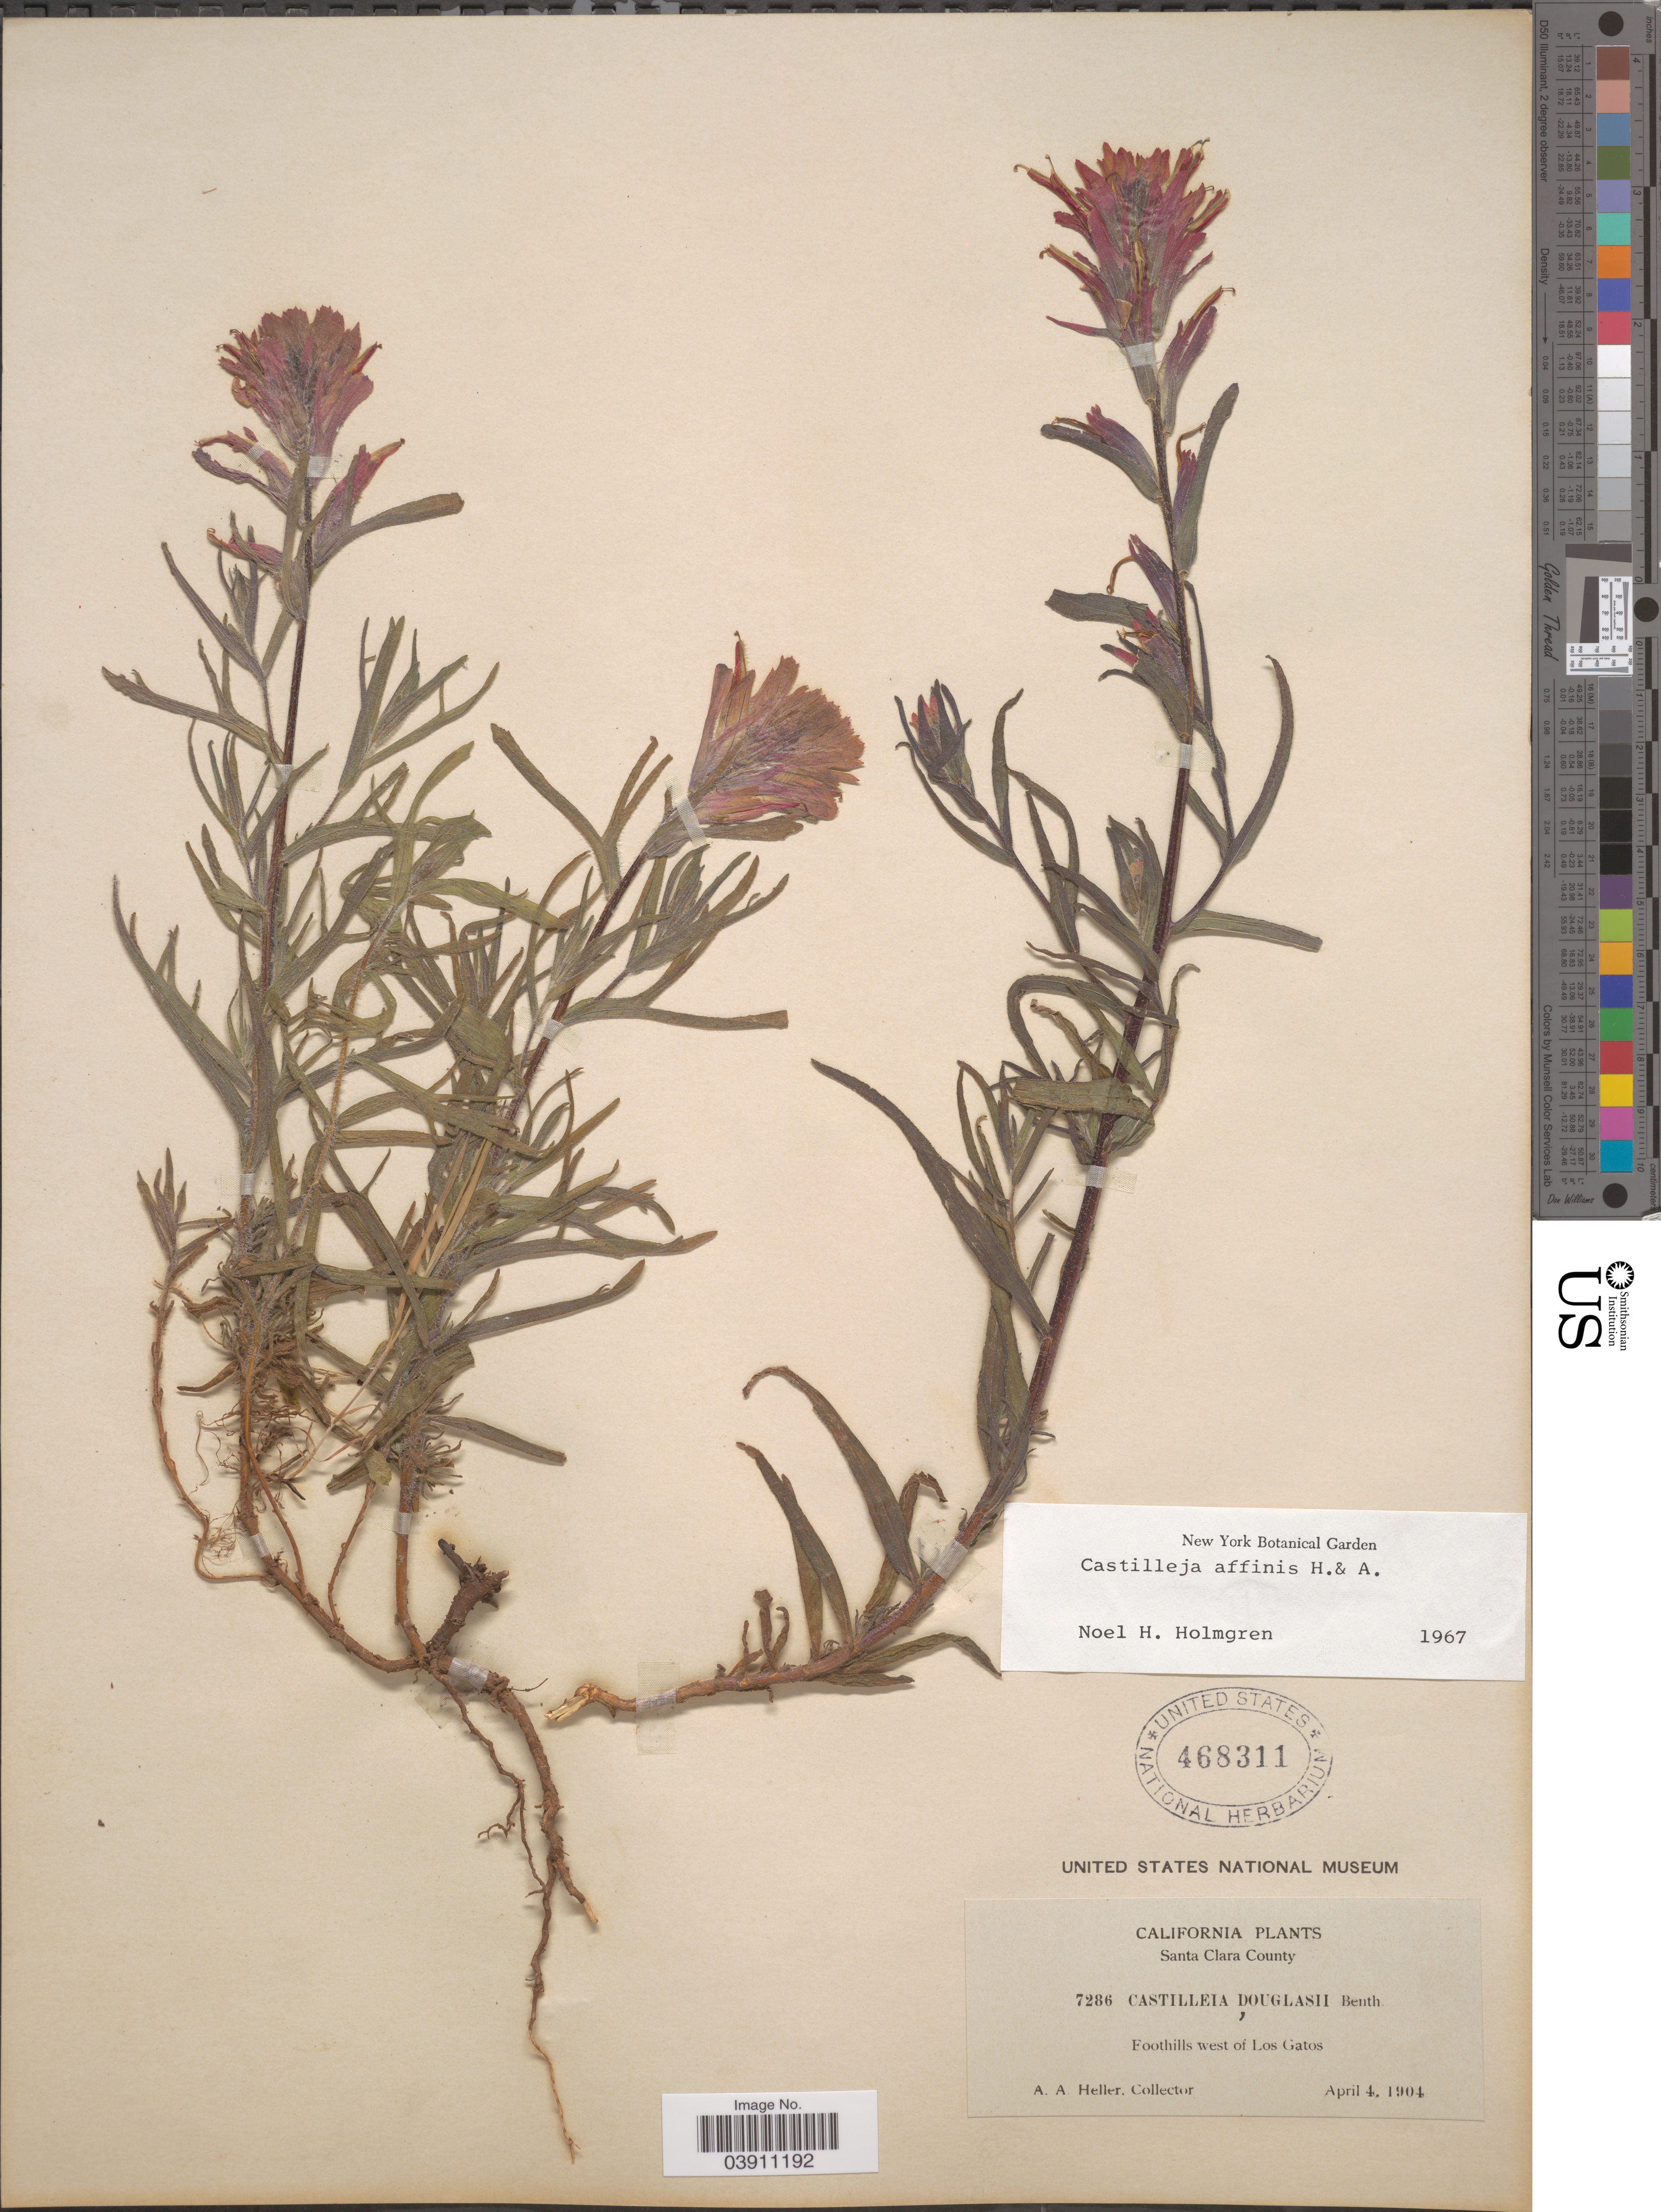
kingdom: Plantae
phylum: Tracheophyta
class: Magnoliopsida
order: Lamiales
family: Orobanchaceae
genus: Castilleja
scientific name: Castilleja affinis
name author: Hook. & Arn.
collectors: A. A. Heller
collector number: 7286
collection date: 1904-04-04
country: United States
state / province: California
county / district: Santa Clara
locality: Santa Clara County. Foothills west of Los Gatos.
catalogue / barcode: US 468311